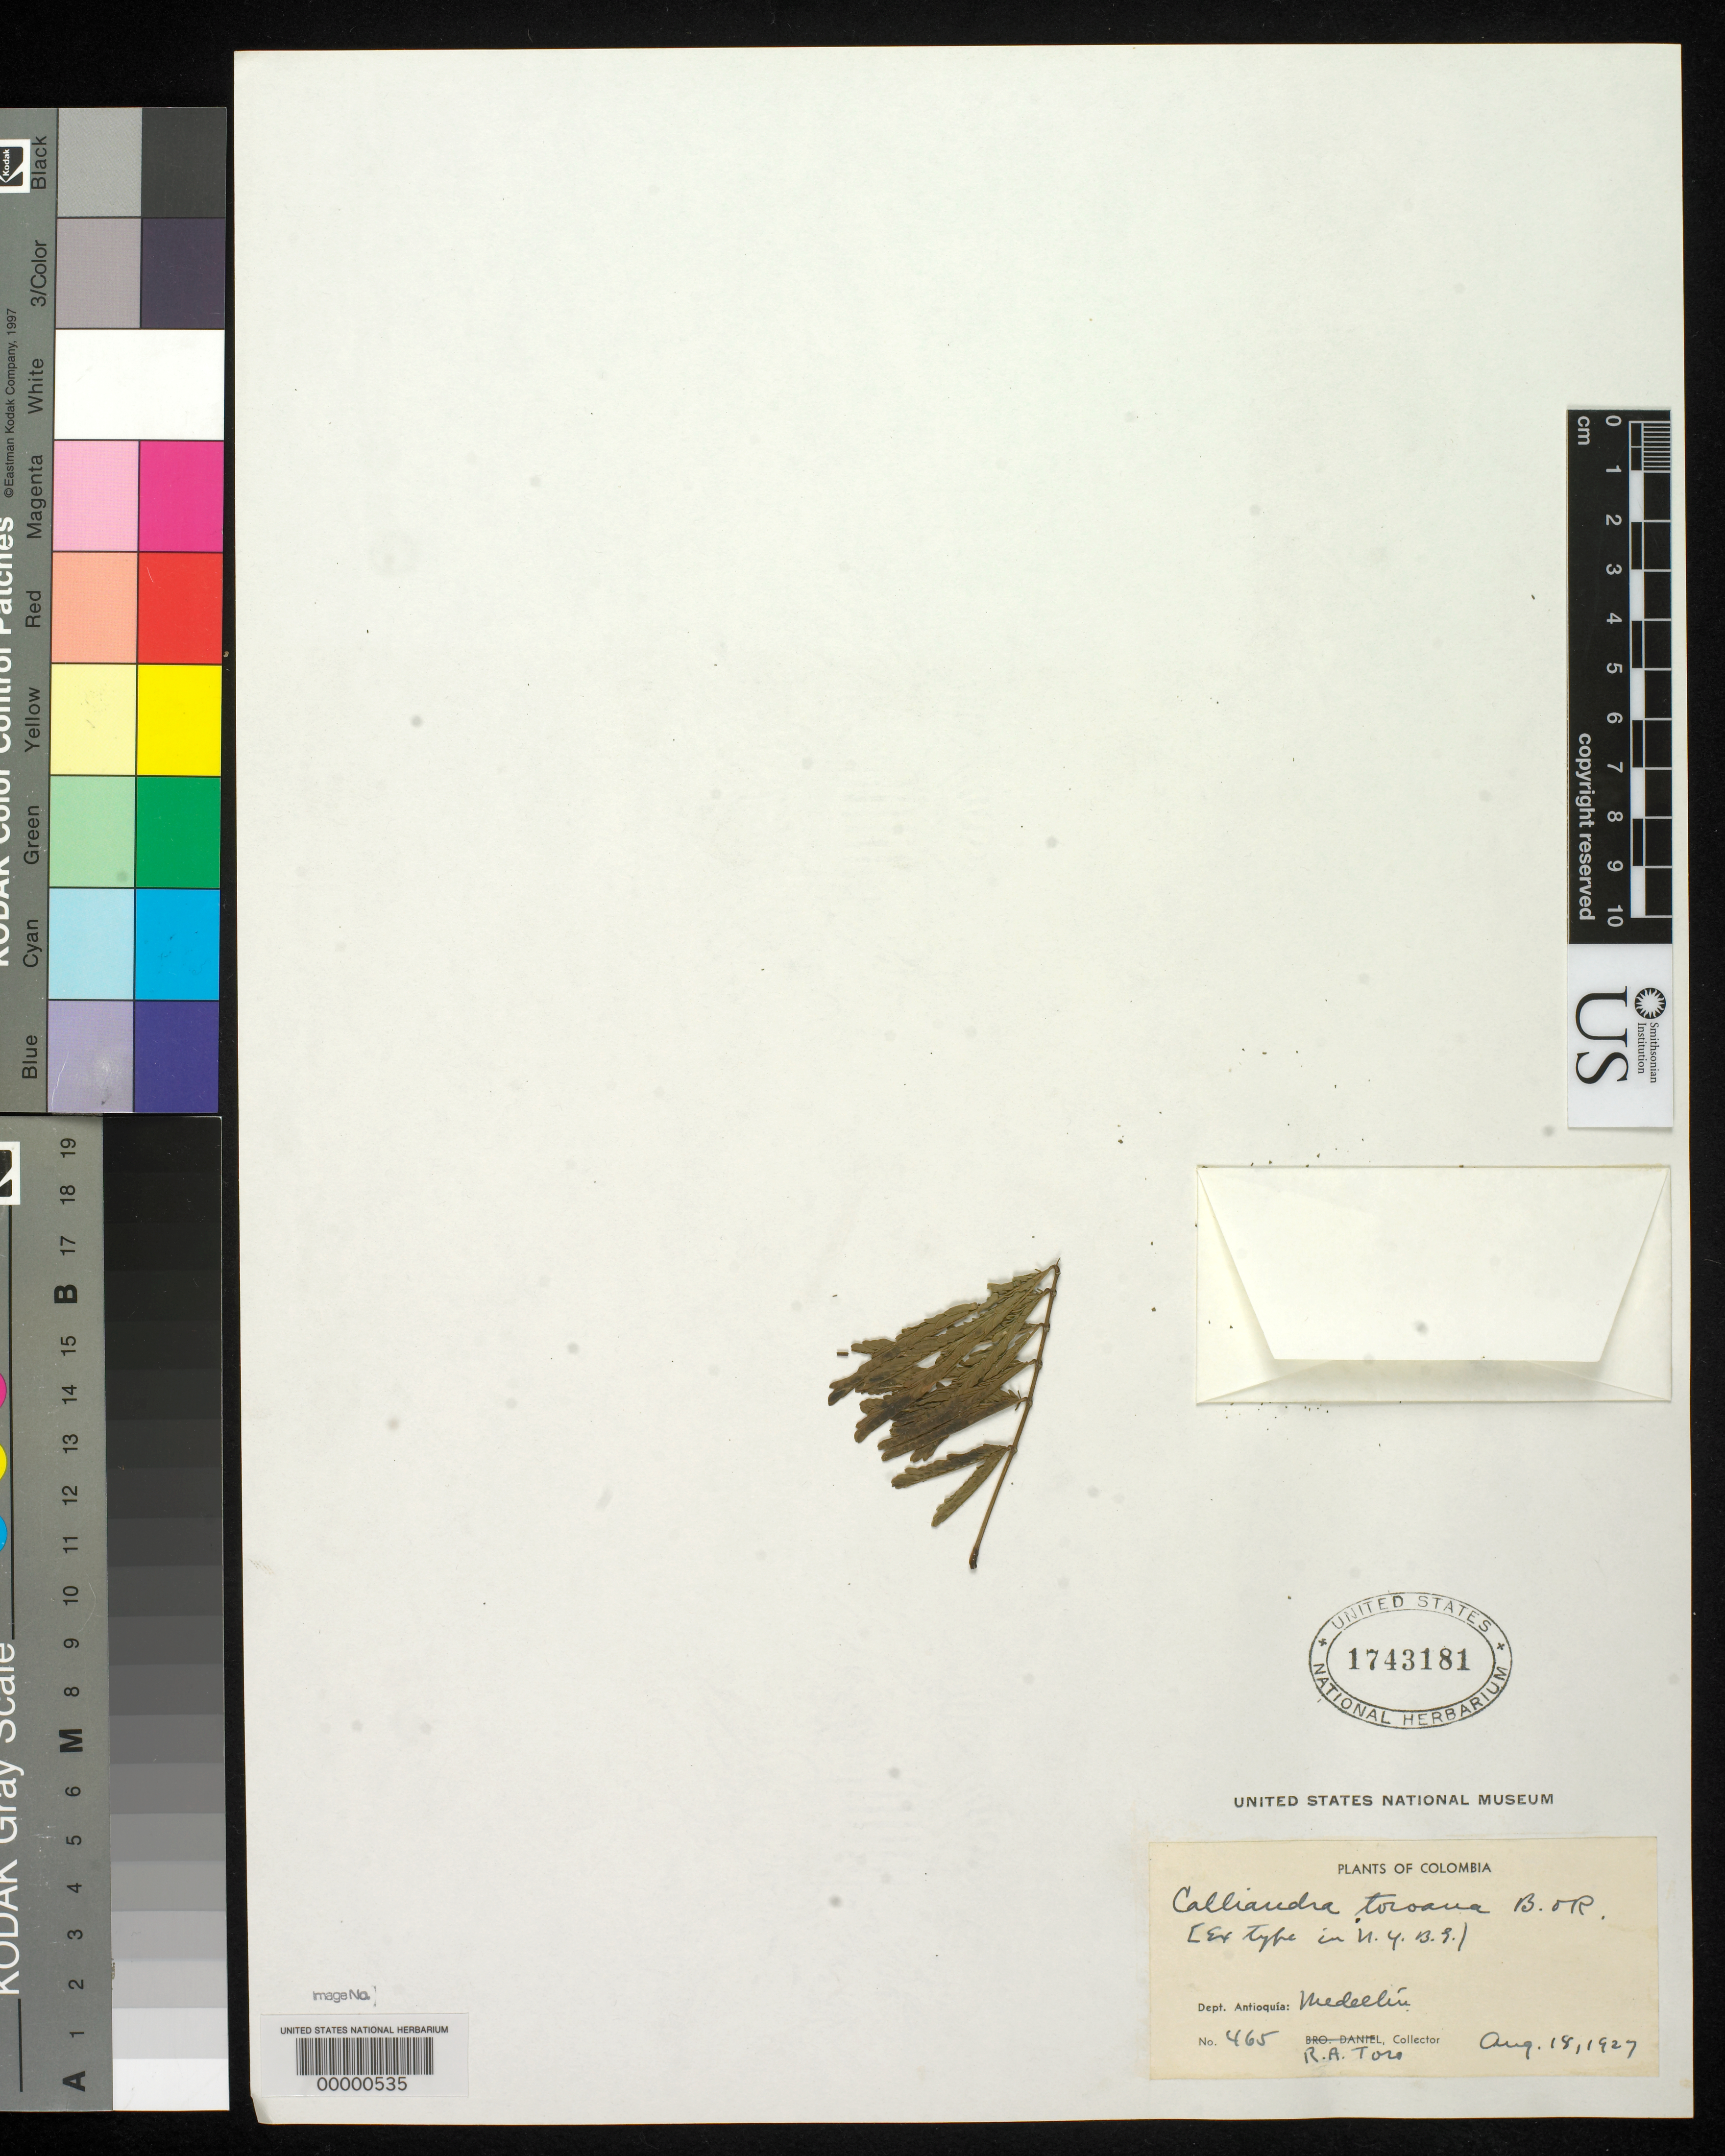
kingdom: Plantae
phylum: Tracheophyta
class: Magnoliopsida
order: Fabales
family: Fabaceae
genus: Calliandra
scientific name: Calliandra toroana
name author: Britton & Rose in Britton & Killip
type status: Type Fragment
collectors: R. A. Toro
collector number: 465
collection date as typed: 18 Aug 1927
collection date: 1927-08-18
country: Colombia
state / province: Antioquia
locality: Medellin.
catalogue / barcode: US 1743181